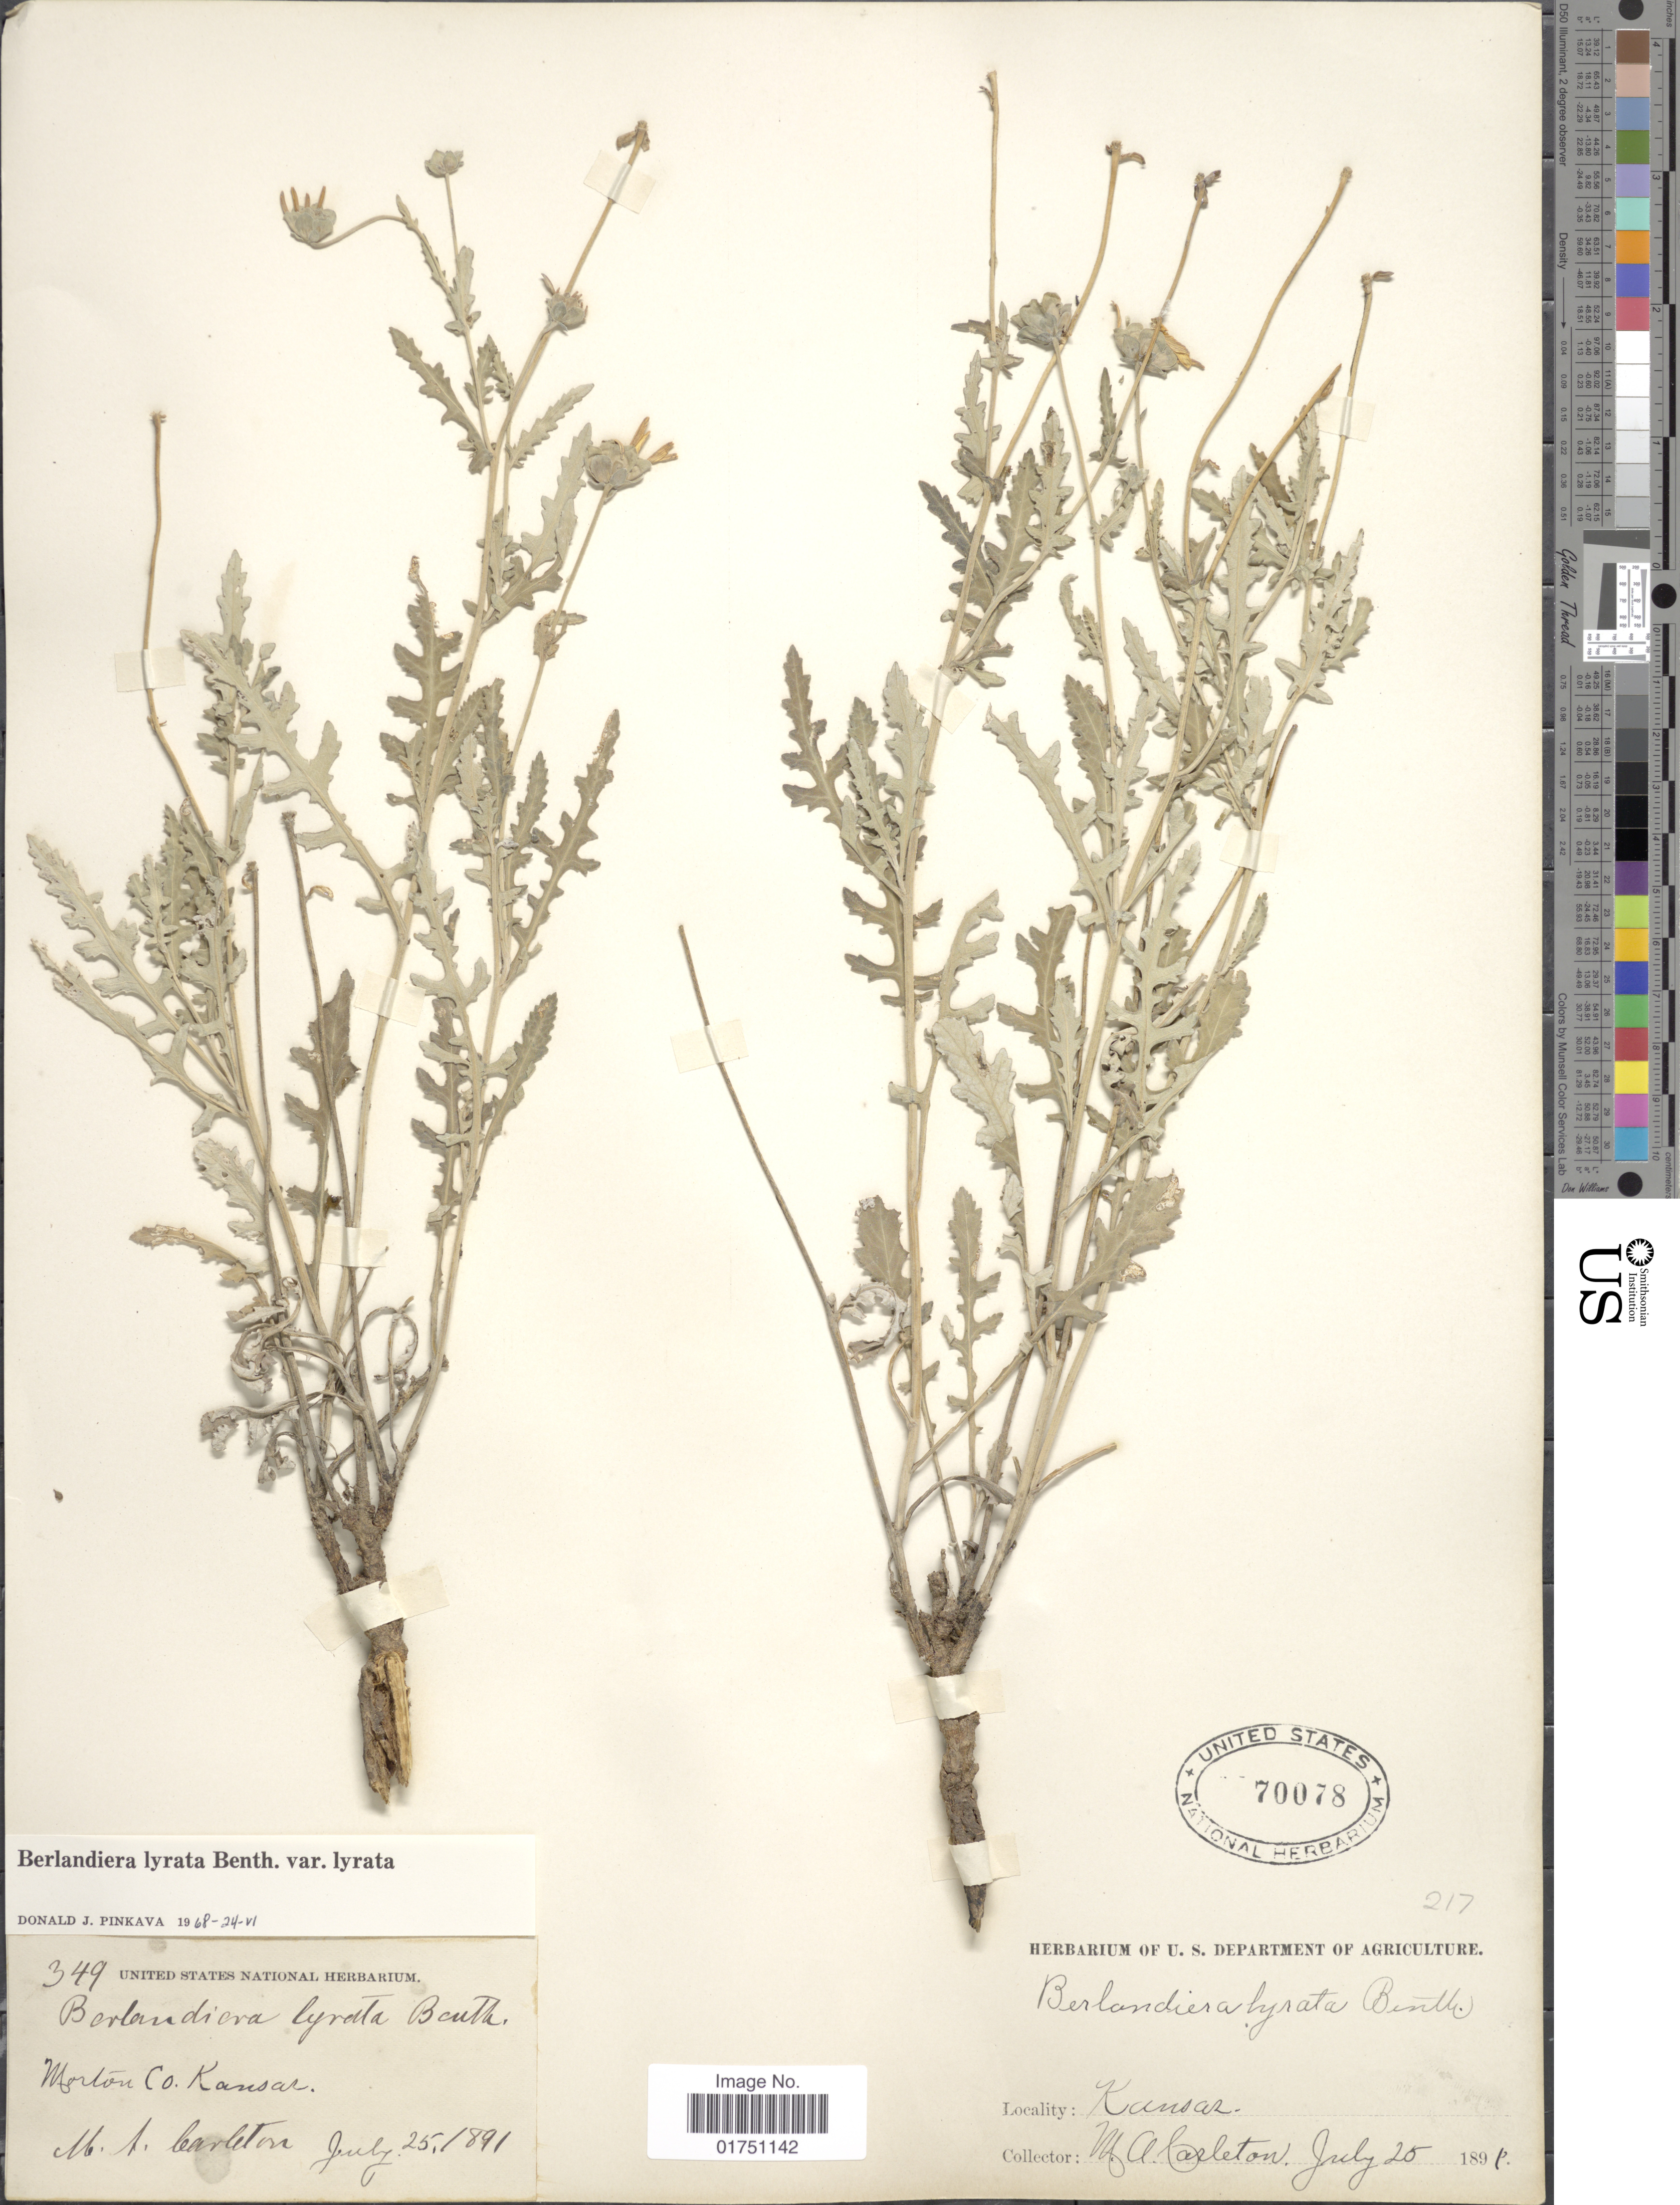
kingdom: Plantae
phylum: Tracheophyta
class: Magnoliopsida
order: Asterales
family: Asteraceae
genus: Berlandiera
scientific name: Berlandiera lyrata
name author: Benth.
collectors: M. A. Carleton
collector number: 349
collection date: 1891-07-25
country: United States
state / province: Kansas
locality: Morton Co. Kansas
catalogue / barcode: US 70078